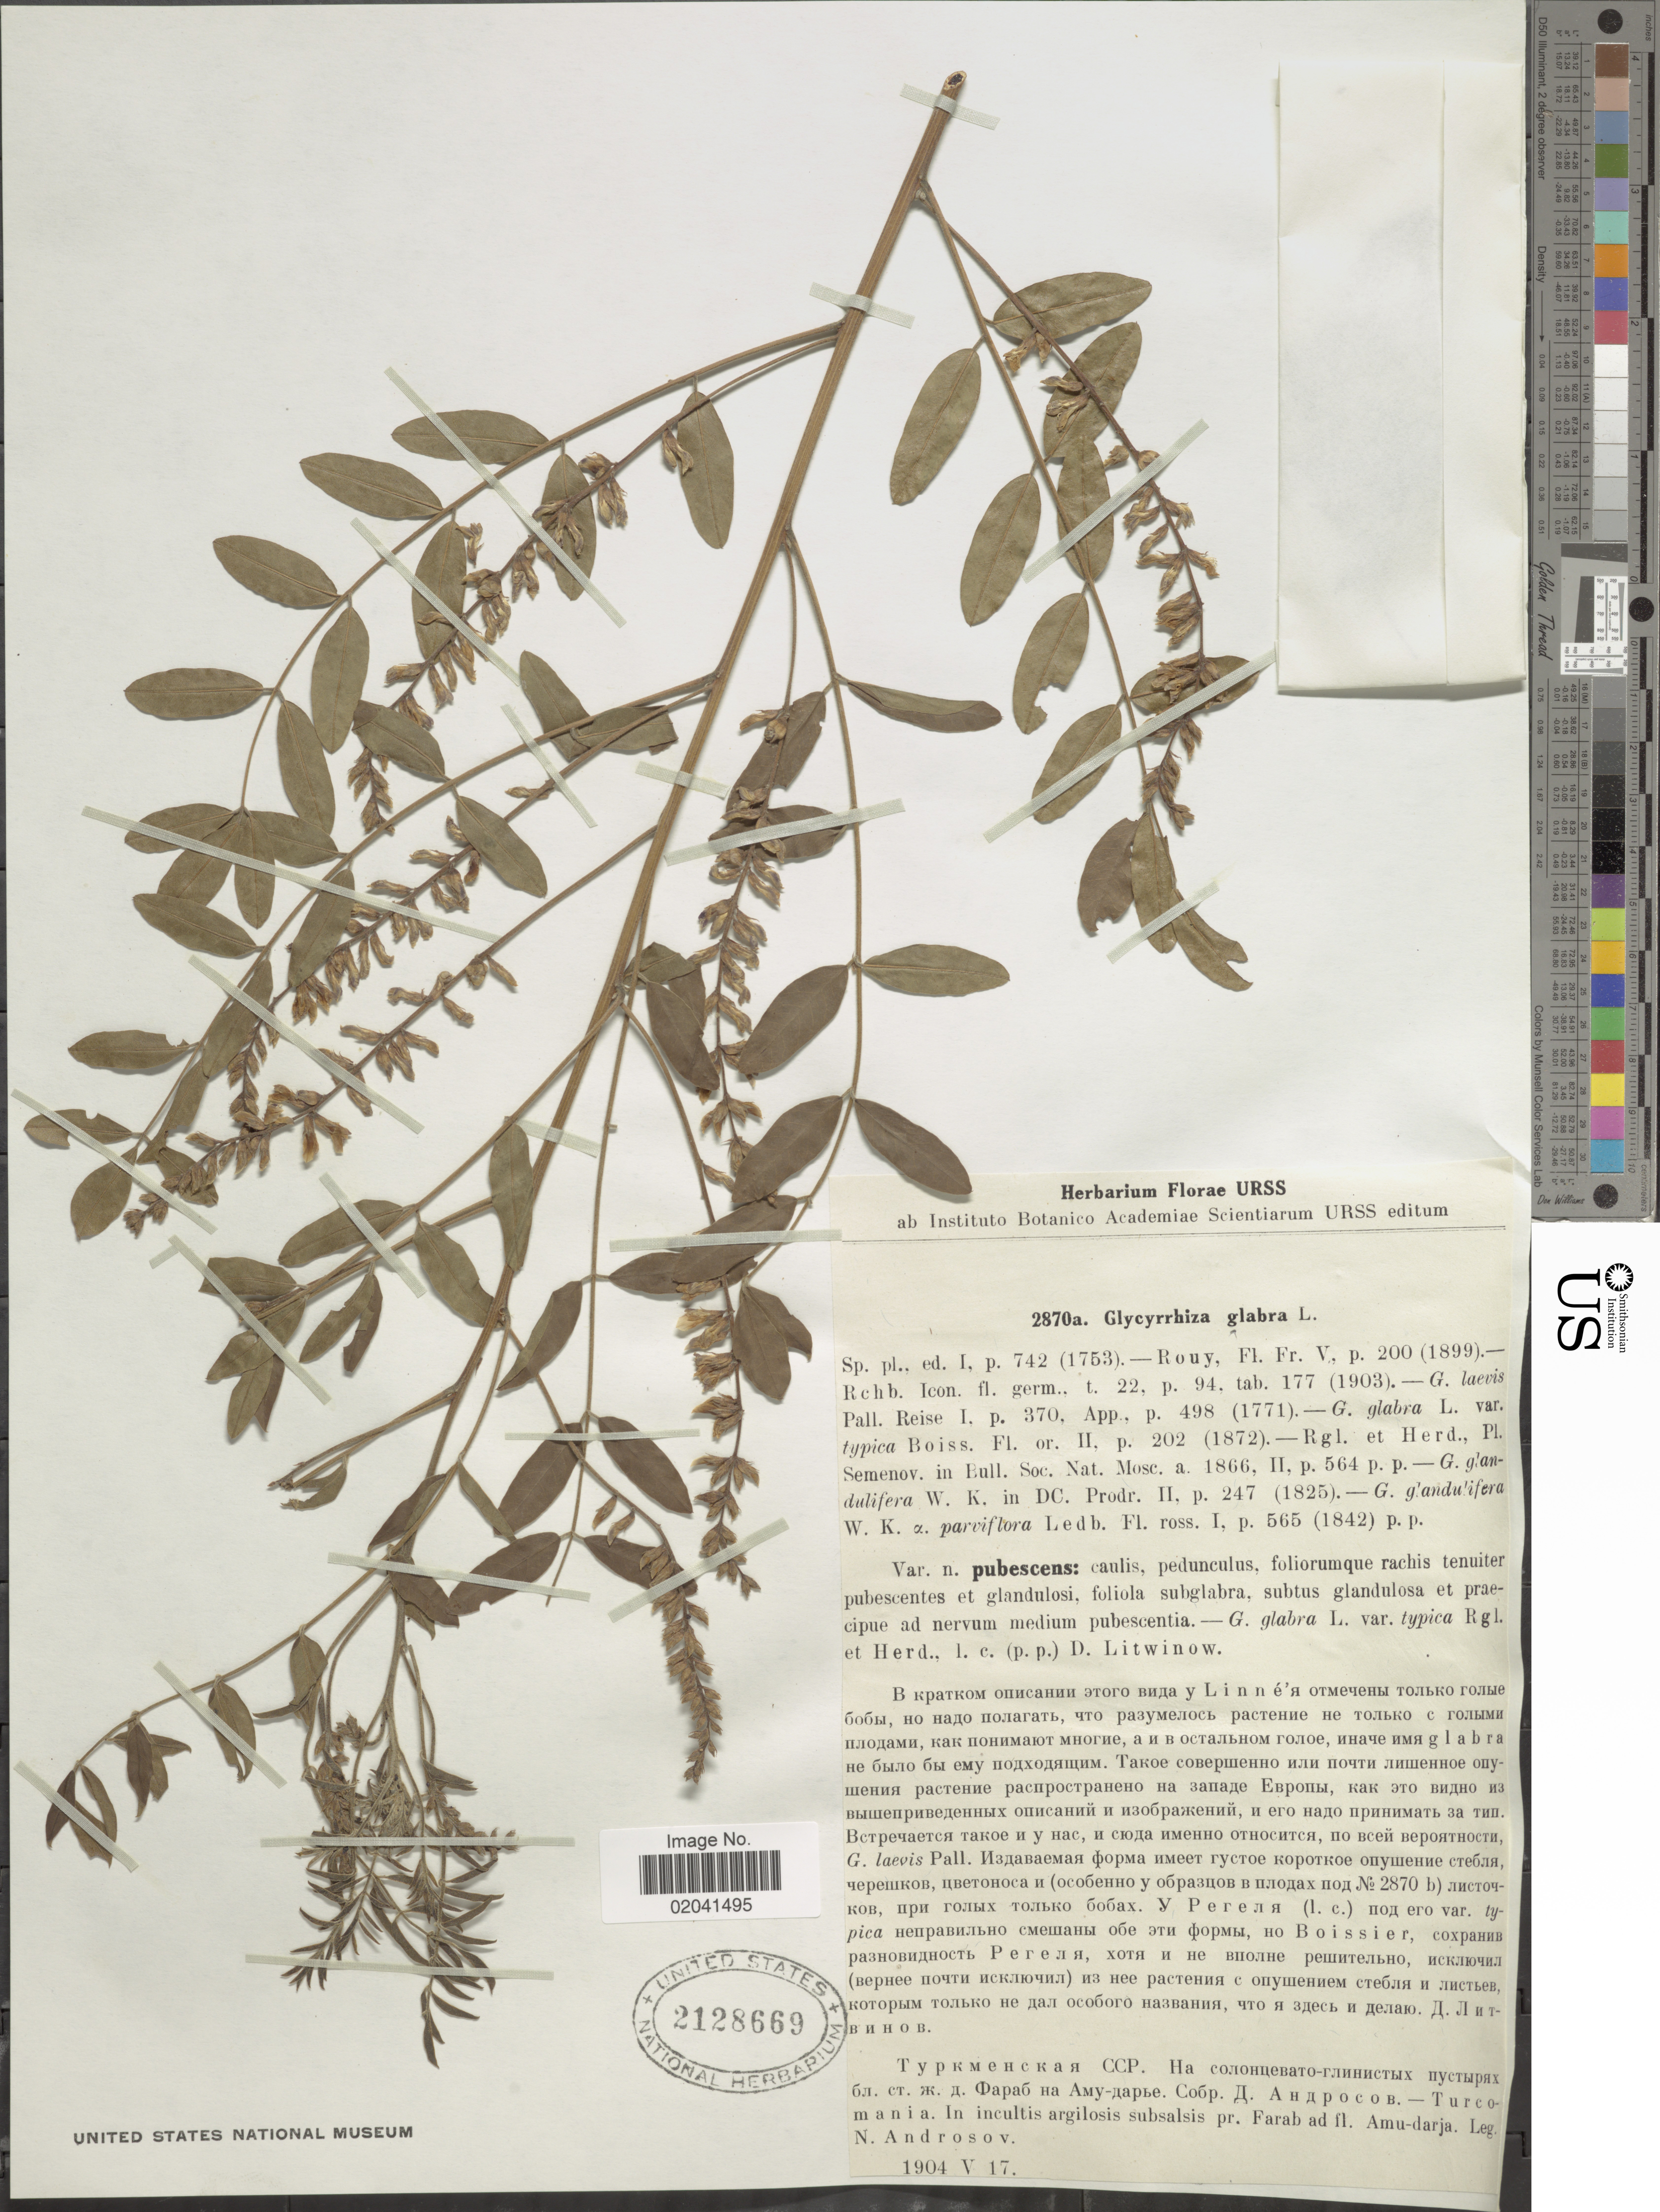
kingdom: Plantae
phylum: Tracheophyta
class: Magnoliopsida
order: Fabales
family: Fabaceae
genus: Glycyrrhiza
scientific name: Glycyrrhiza glabra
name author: L.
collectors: N. Androssov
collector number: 2870a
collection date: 1904-05-17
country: Turkmenistan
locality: Turcomania. pr. Farab ad fl. Amu-darja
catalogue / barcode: US 2128669